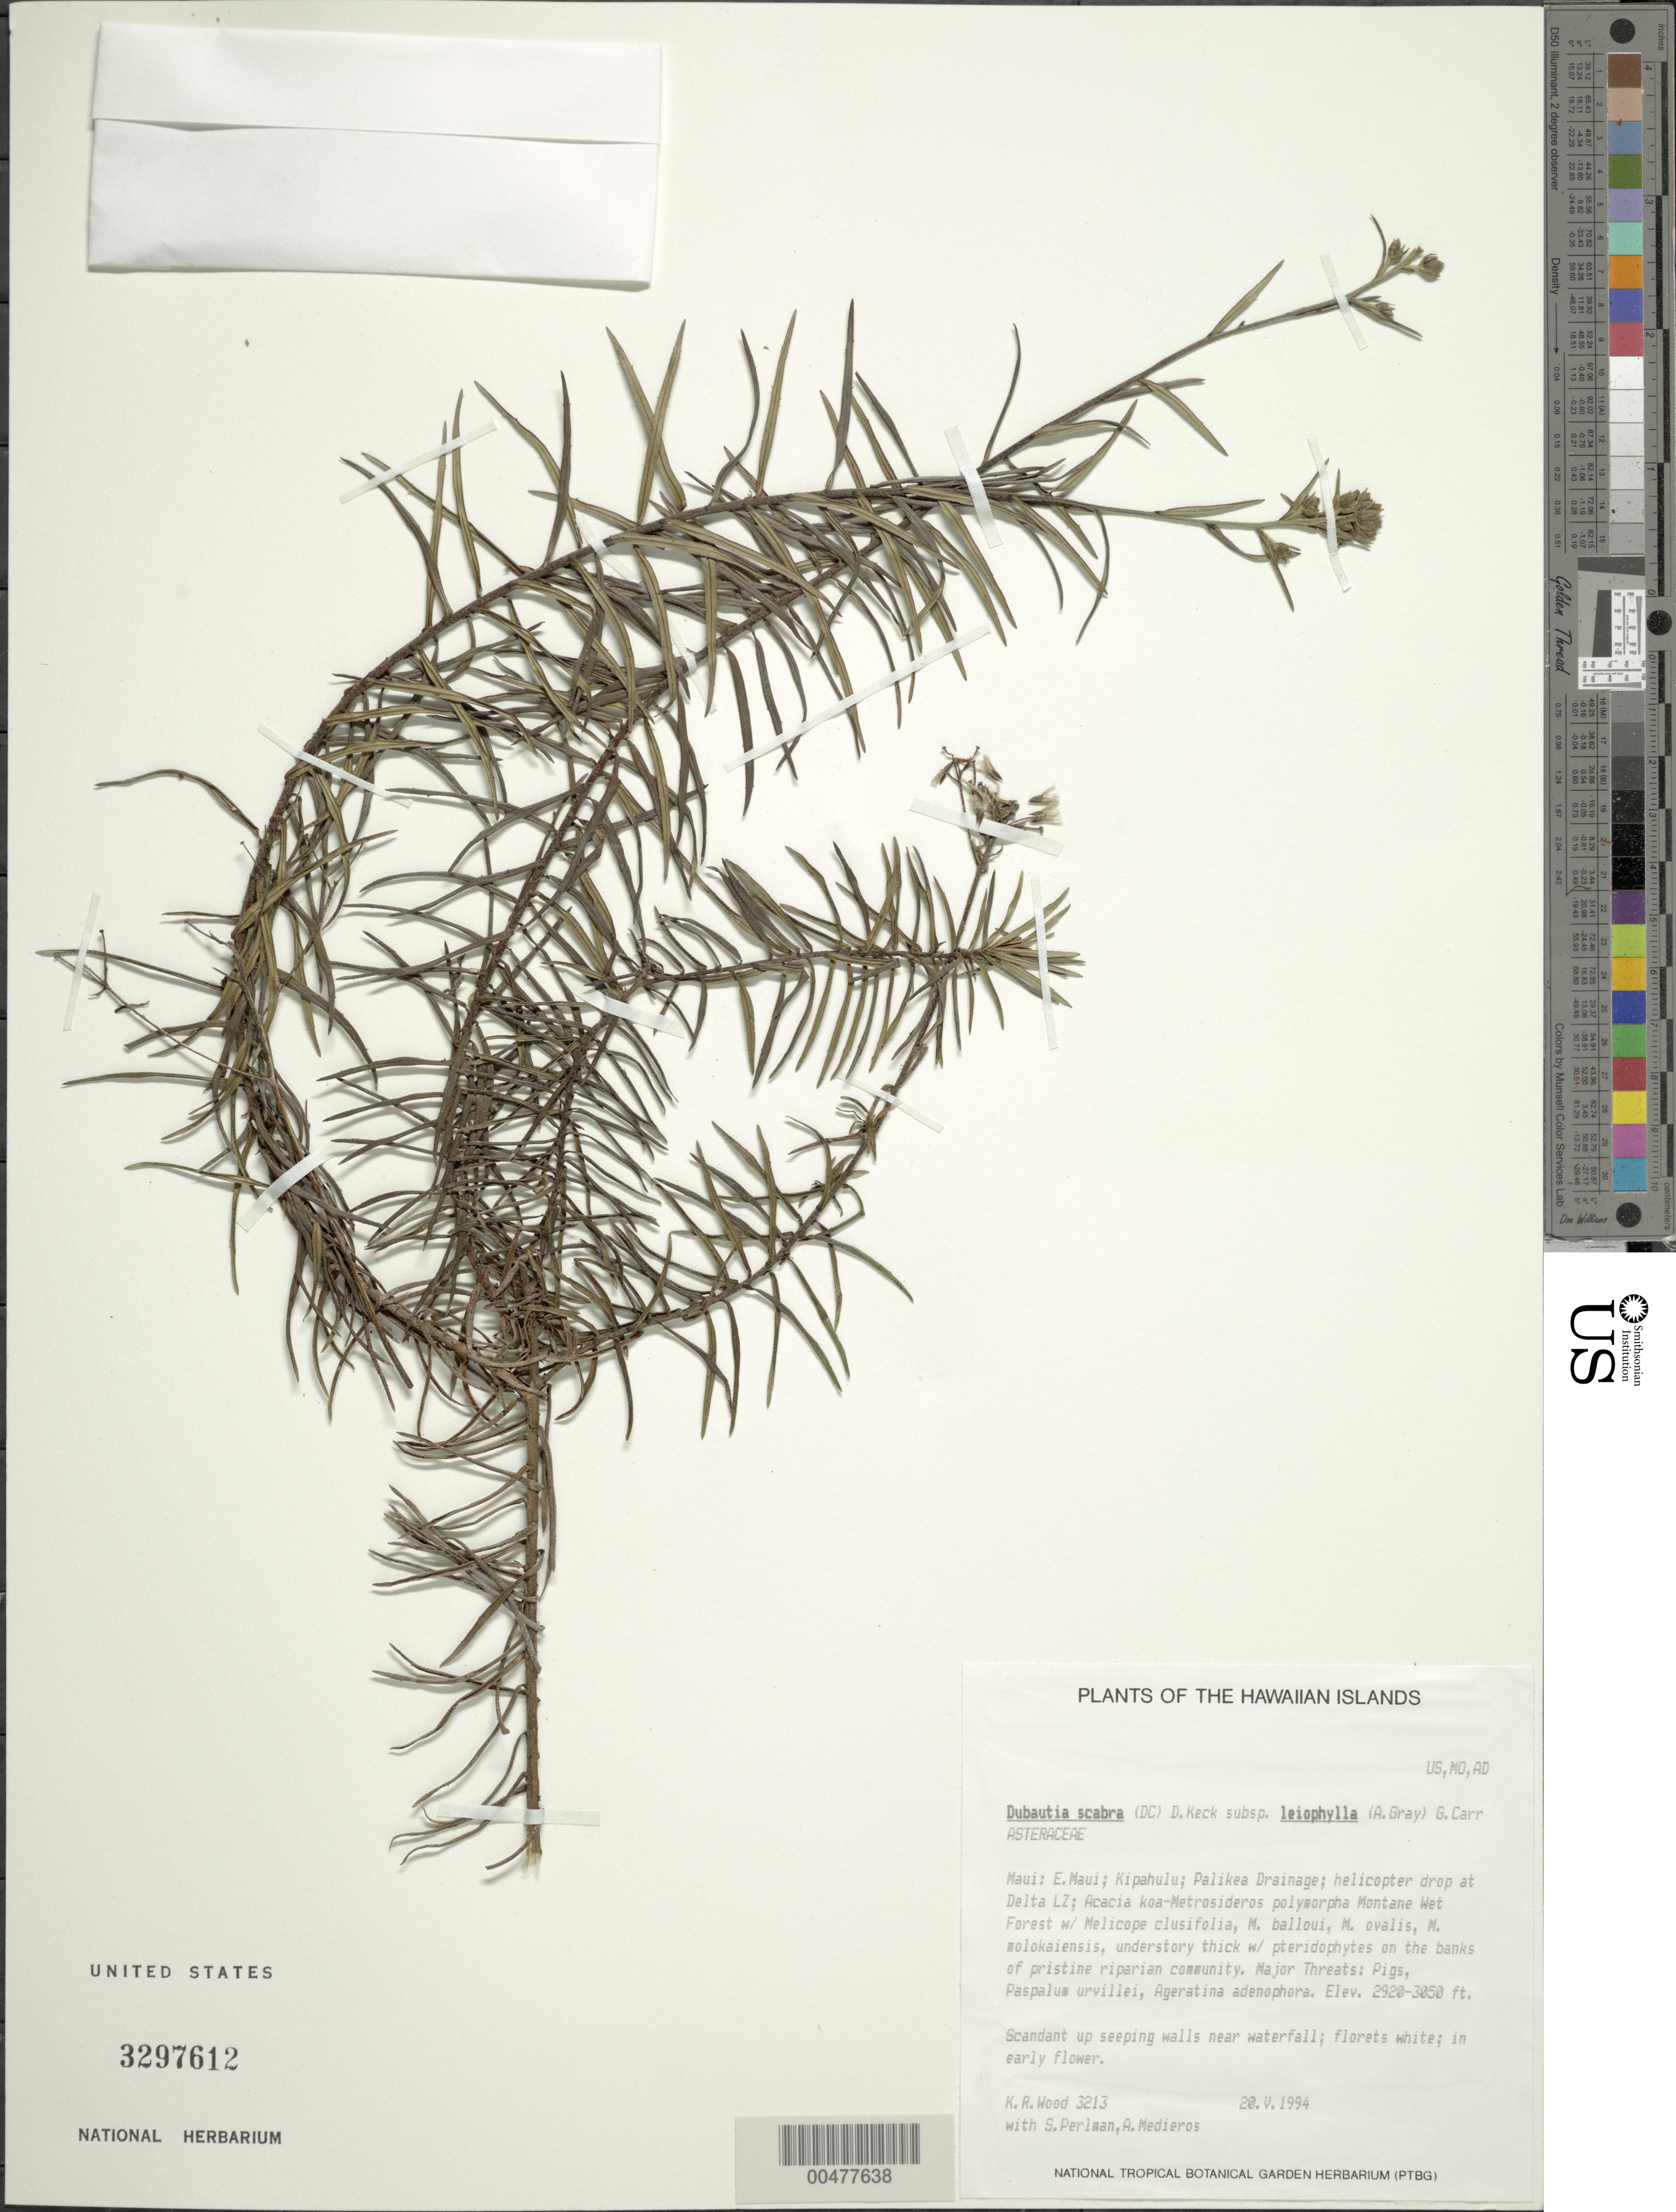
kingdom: Plantae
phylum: Tracheophyta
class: Magnoliopsida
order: Asterales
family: Asteraceae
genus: Dubautia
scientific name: Dubautia scabra subsp. leiophylla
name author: (A. Gray) G.D. Carr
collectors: K. R. Wood, S. P. Perlman & A. Medieros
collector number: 3213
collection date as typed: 20 May 1994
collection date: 1994-05-20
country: United States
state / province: Hawaii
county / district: Maui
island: Maui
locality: E Maui, Kipahulu, Palikea Drainage, helicopter drop at Delta LZ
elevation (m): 890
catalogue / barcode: US 3297612